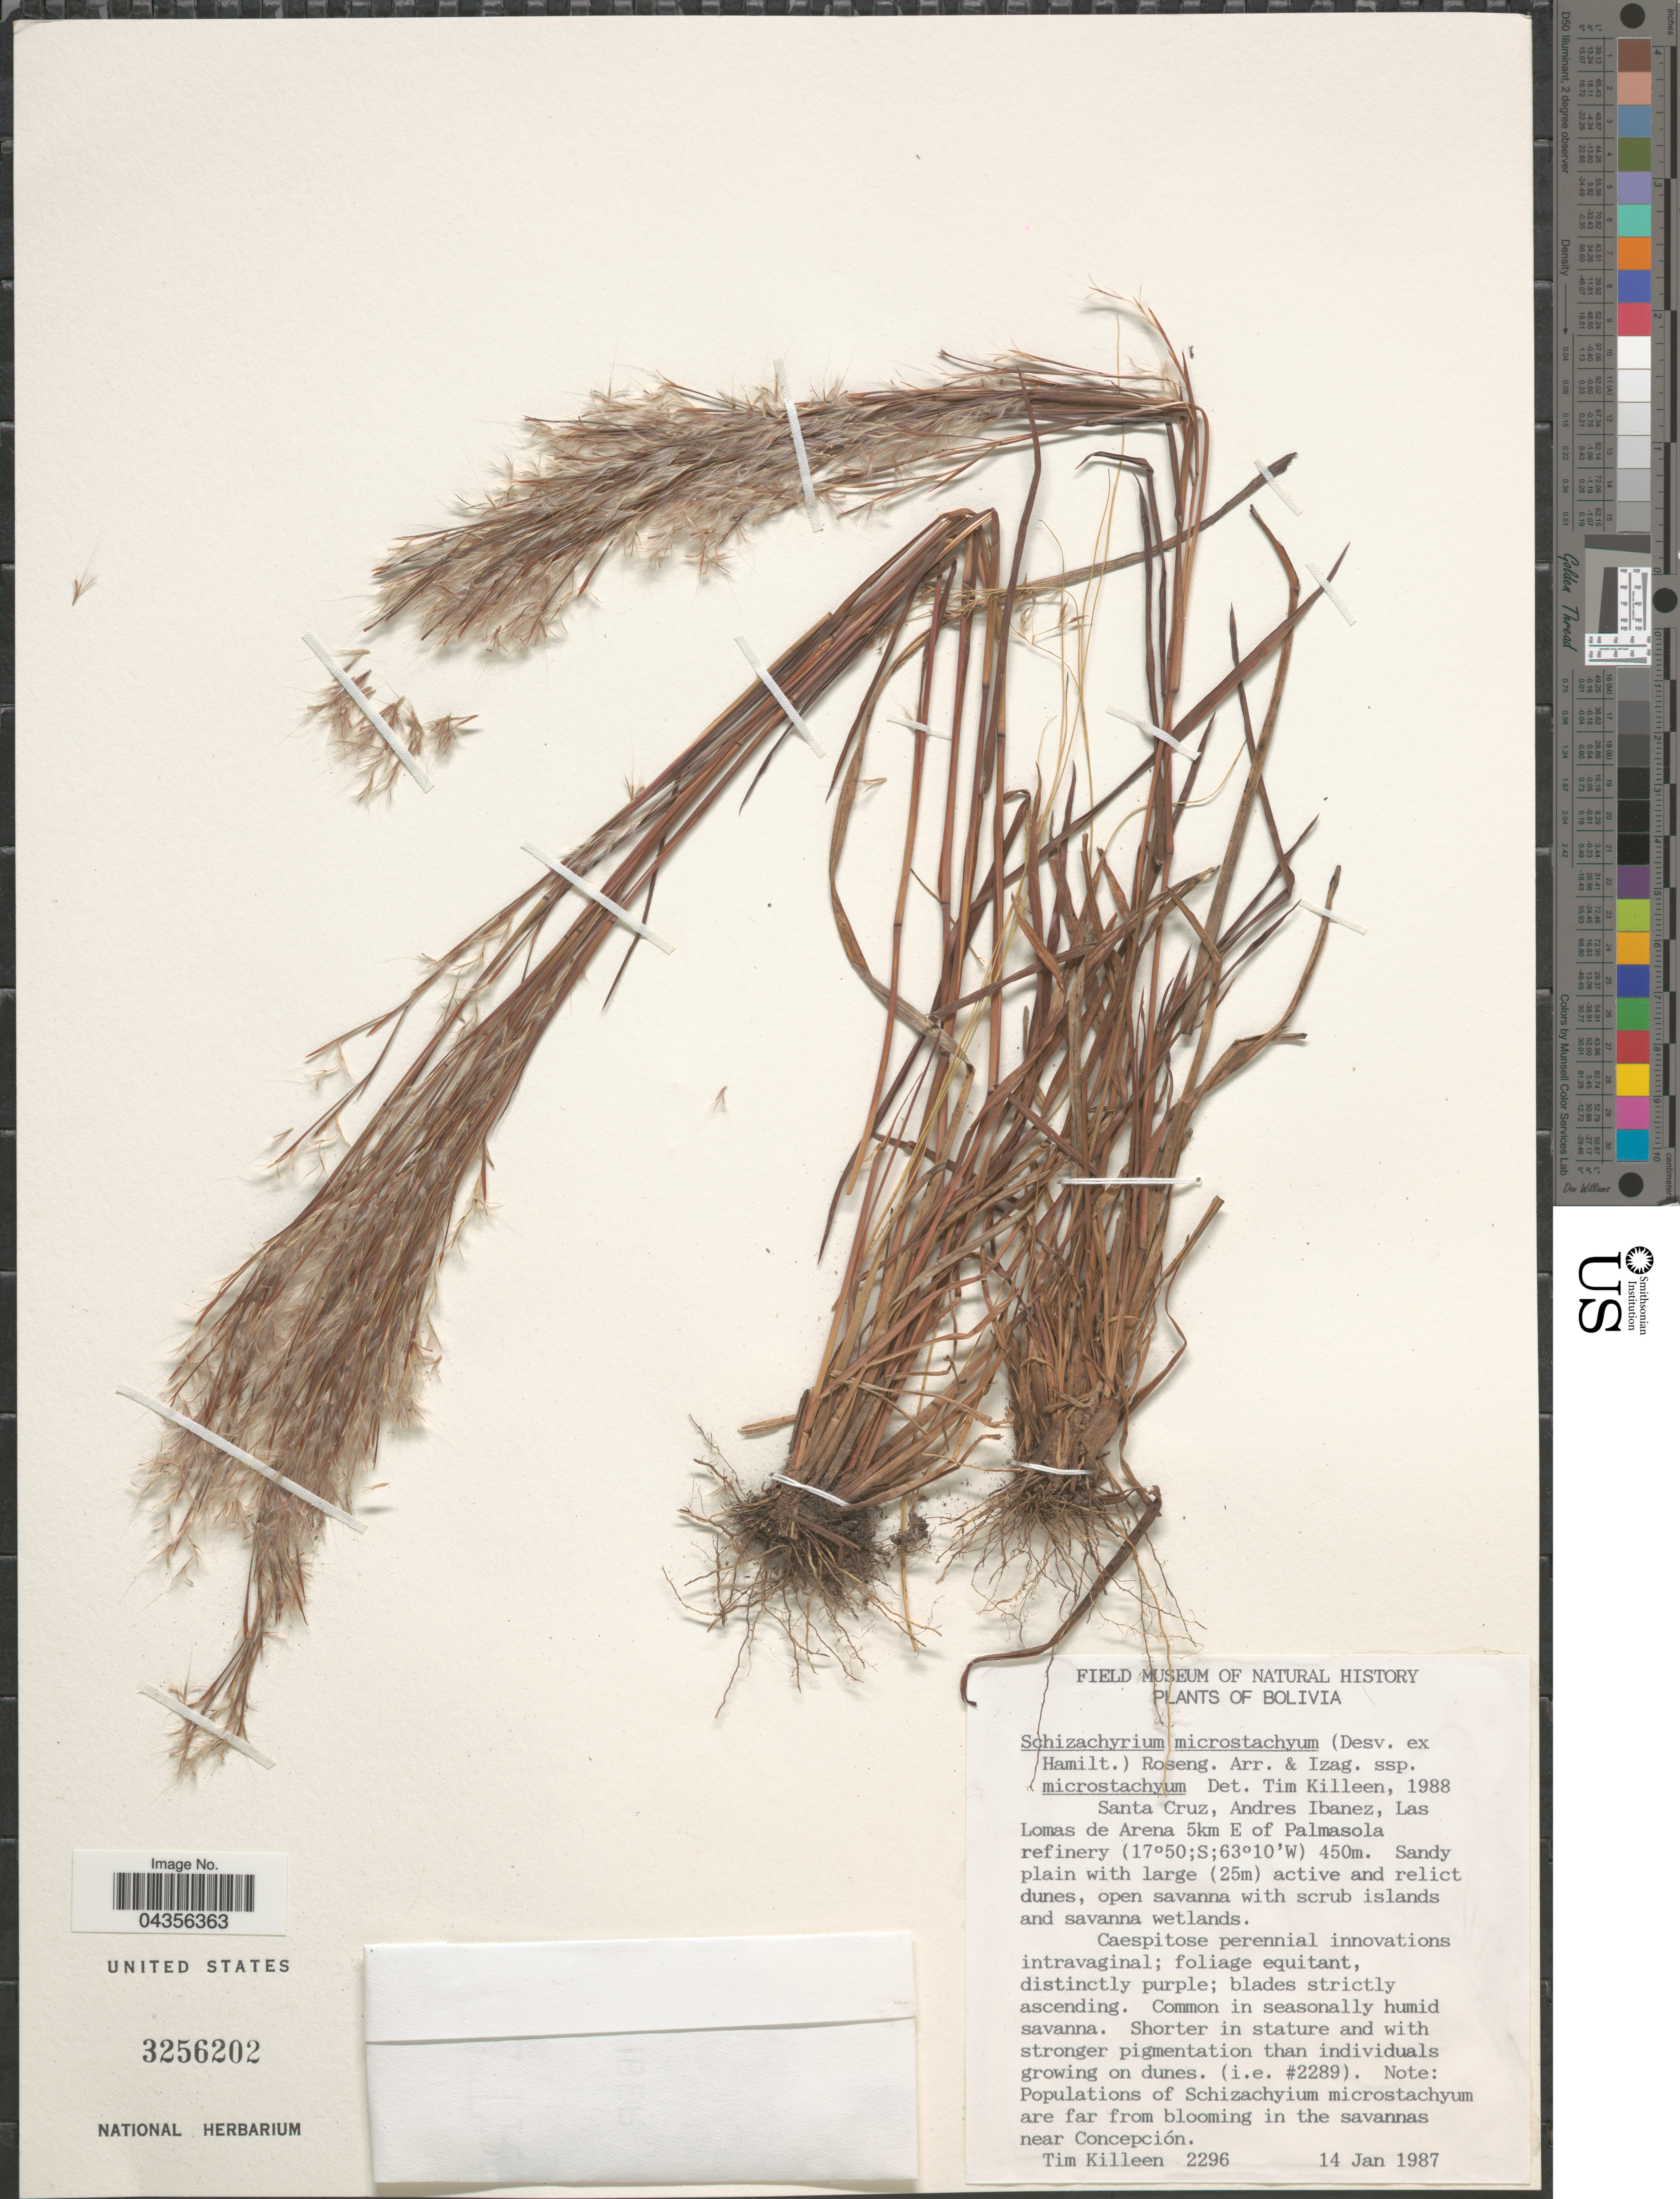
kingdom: Plantae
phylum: Tracheophyta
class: Liliopsida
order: Poales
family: Poaceae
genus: Schizachyrium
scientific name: Schizachyrium microstachyum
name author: (Desv. ex Ham.) Roseng. et al.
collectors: T. J. Killeen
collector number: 2296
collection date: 1987-01-14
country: Bolivia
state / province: Santa Cruz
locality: Andres Ibanez, Las Lomas de Arena 5km E of Palmasola refinery.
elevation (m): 450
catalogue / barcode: US 3256202